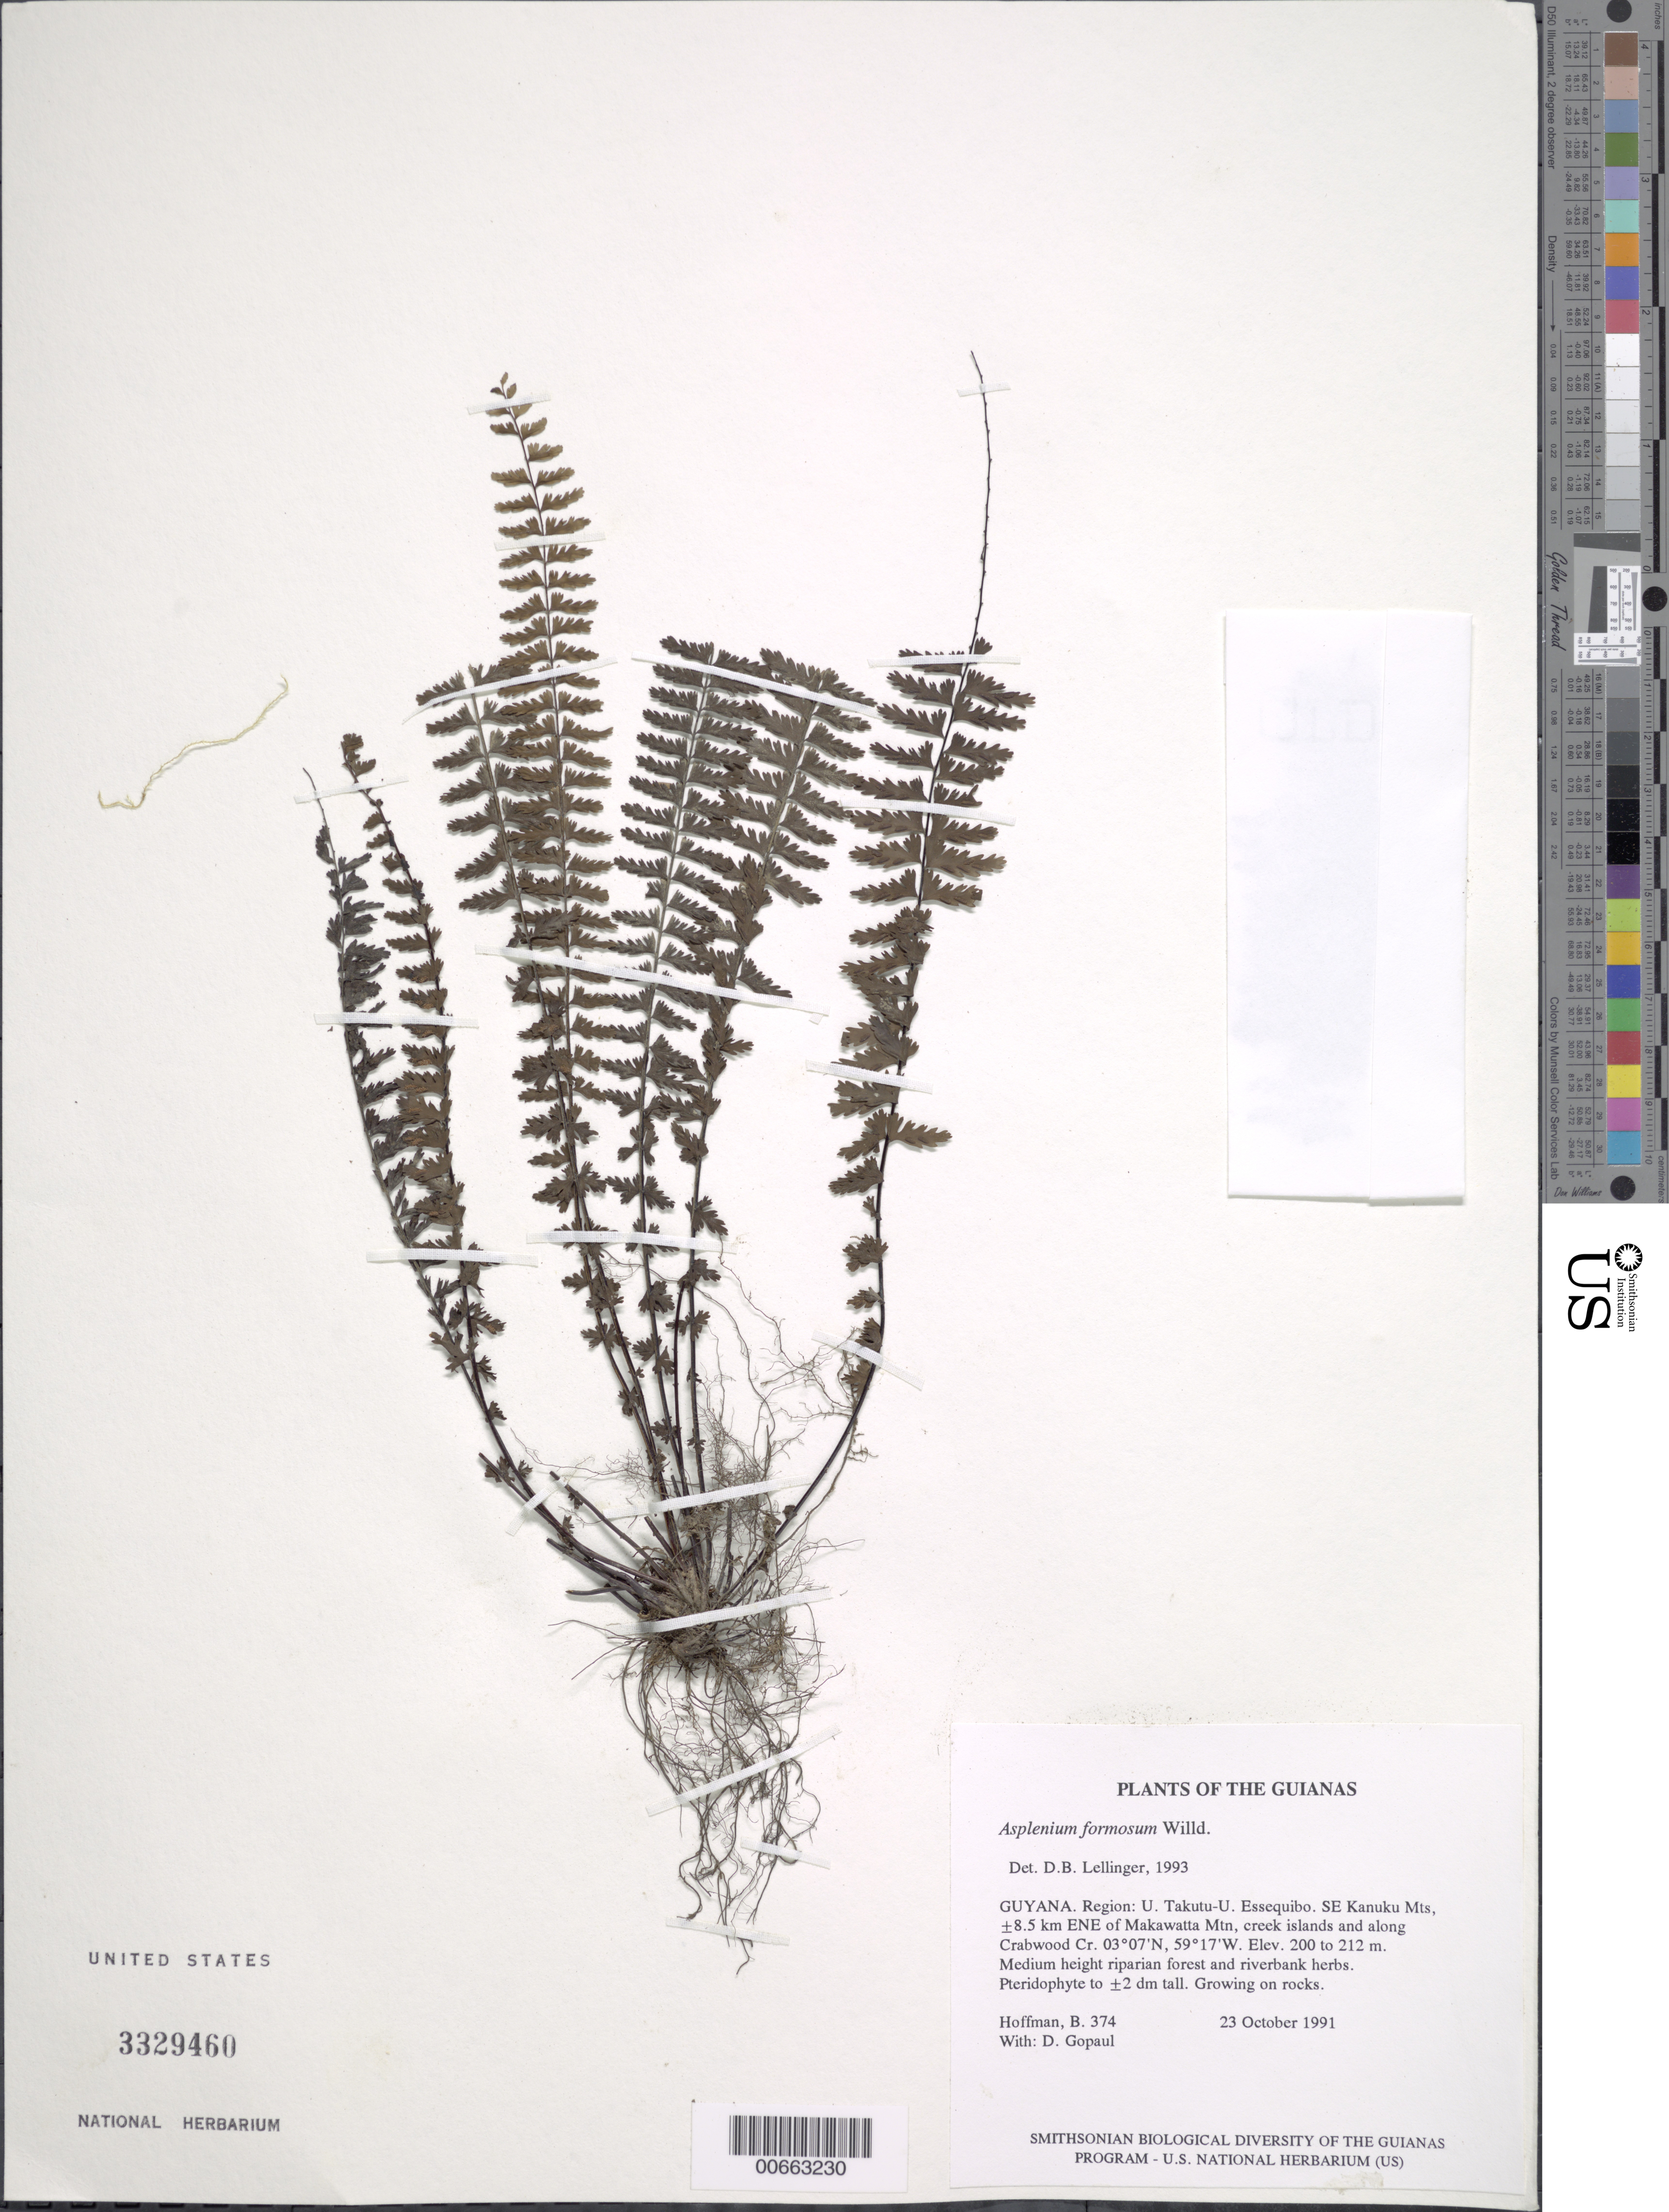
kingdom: Plantae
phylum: Tracheophyta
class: Polypodiopsida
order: Polypodiales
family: Aspleniaceae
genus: Asplenium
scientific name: Asplenium formosum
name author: Willd.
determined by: Lellinger, David B., (BOT), Smithsonian Institution - National Museum of Natural History (UNITED STATES)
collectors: B. Hoffman & D. Gopaul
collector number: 374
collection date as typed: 23 October 1991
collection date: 1991-10-23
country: Guyana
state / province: U. Takutu-U. Essequibo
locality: SE Kanuku Mts, ±8.5 km ENE of Makawatta Mtn, creek islands and along Crabwood Creek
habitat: Medium height riparian forest and riverbank herbs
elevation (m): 200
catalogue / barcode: US 3329460